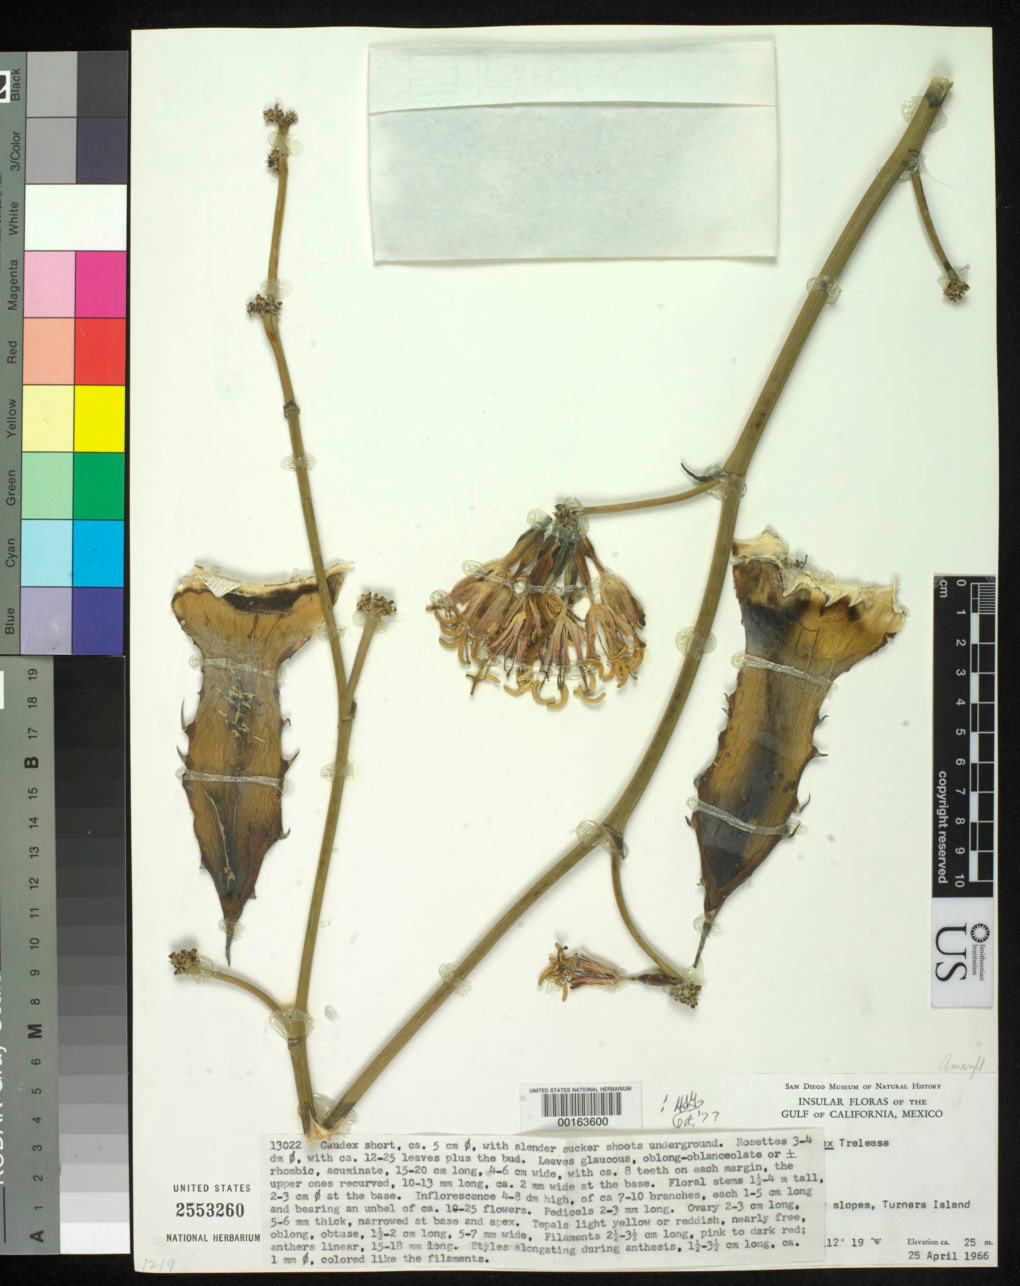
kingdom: Plantae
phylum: Tracheophyta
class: Liliopsida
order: Asparagales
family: Asparagaceae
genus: Agave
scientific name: Agave subsimplex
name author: Trel.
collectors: R. V. Moran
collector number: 13022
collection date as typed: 25 Apr 1966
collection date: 1966-04-25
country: Mexico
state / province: Sonora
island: Turners Island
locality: Gulf of California, Turners I.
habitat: Common on rocky slopes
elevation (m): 25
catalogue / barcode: US 2553260